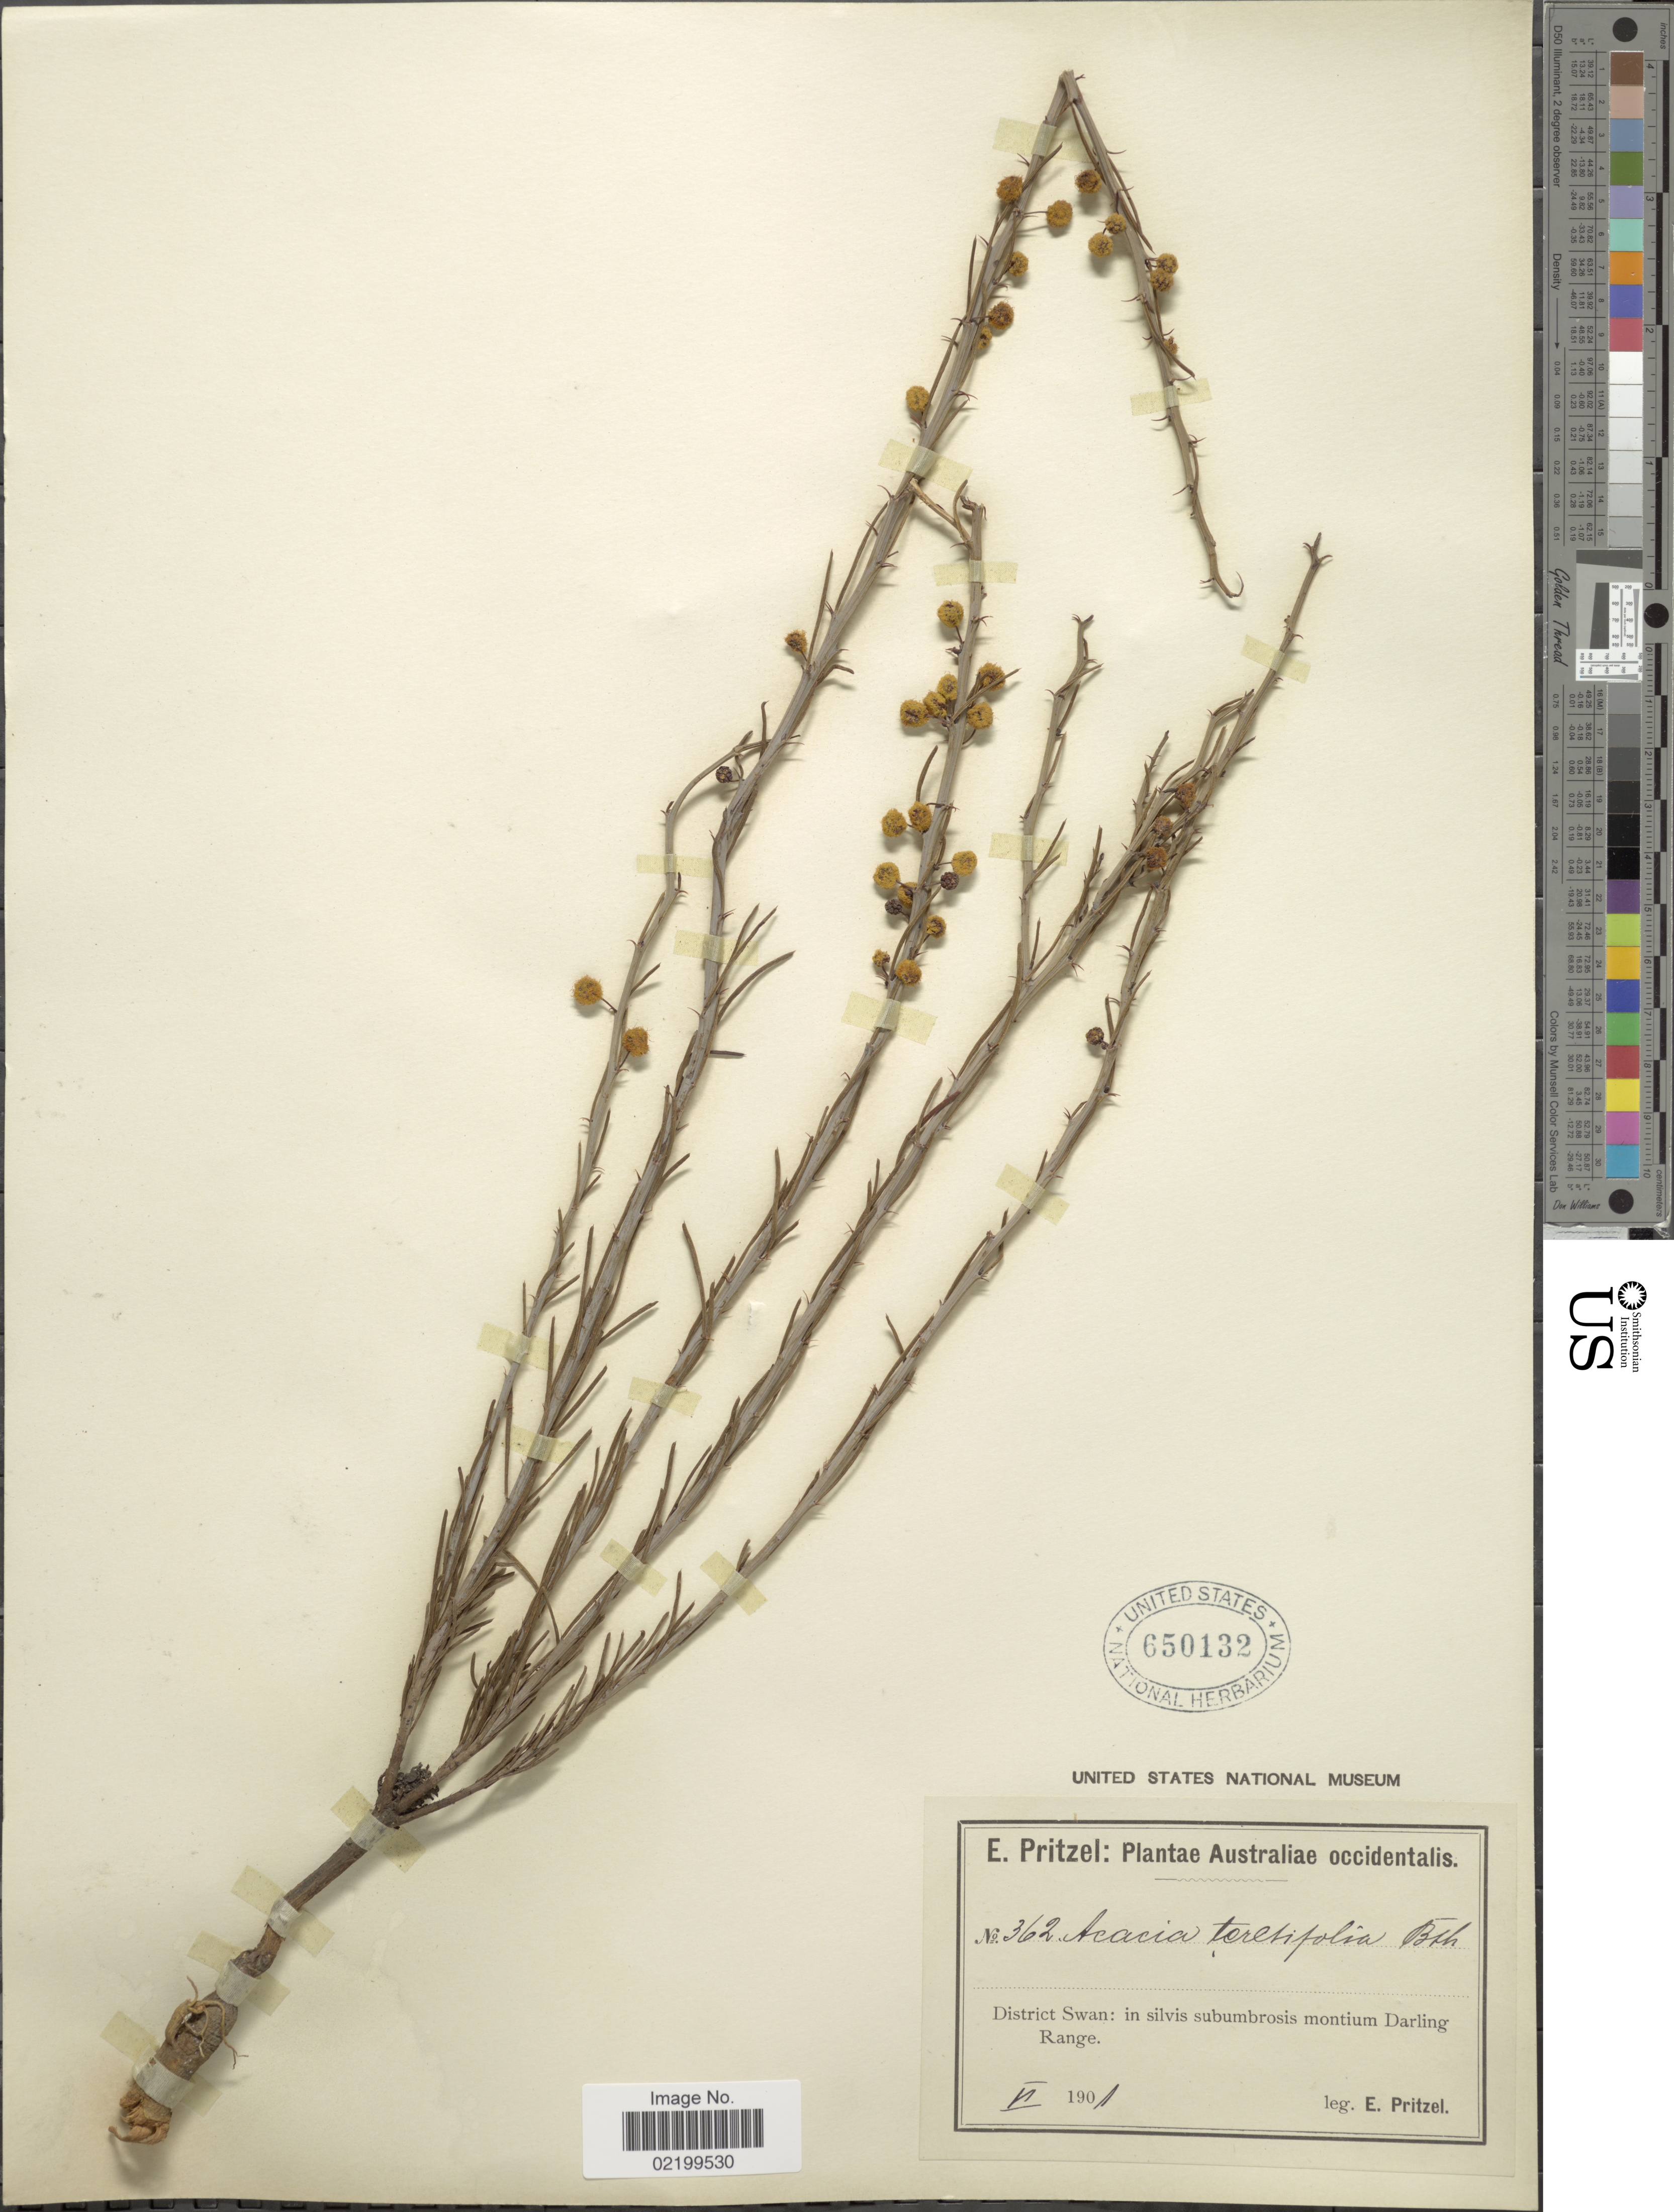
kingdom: Plantae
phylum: Tracheophyta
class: Magnoliopsida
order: Fabales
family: Fabaceae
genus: Acacia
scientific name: Acacia teretifolia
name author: Benth.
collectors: E. G. Pritzel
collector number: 362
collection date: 1901-05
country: Australia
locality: District Swan: in silvis subumbrosis montium Darling Range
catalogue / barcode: US 650132